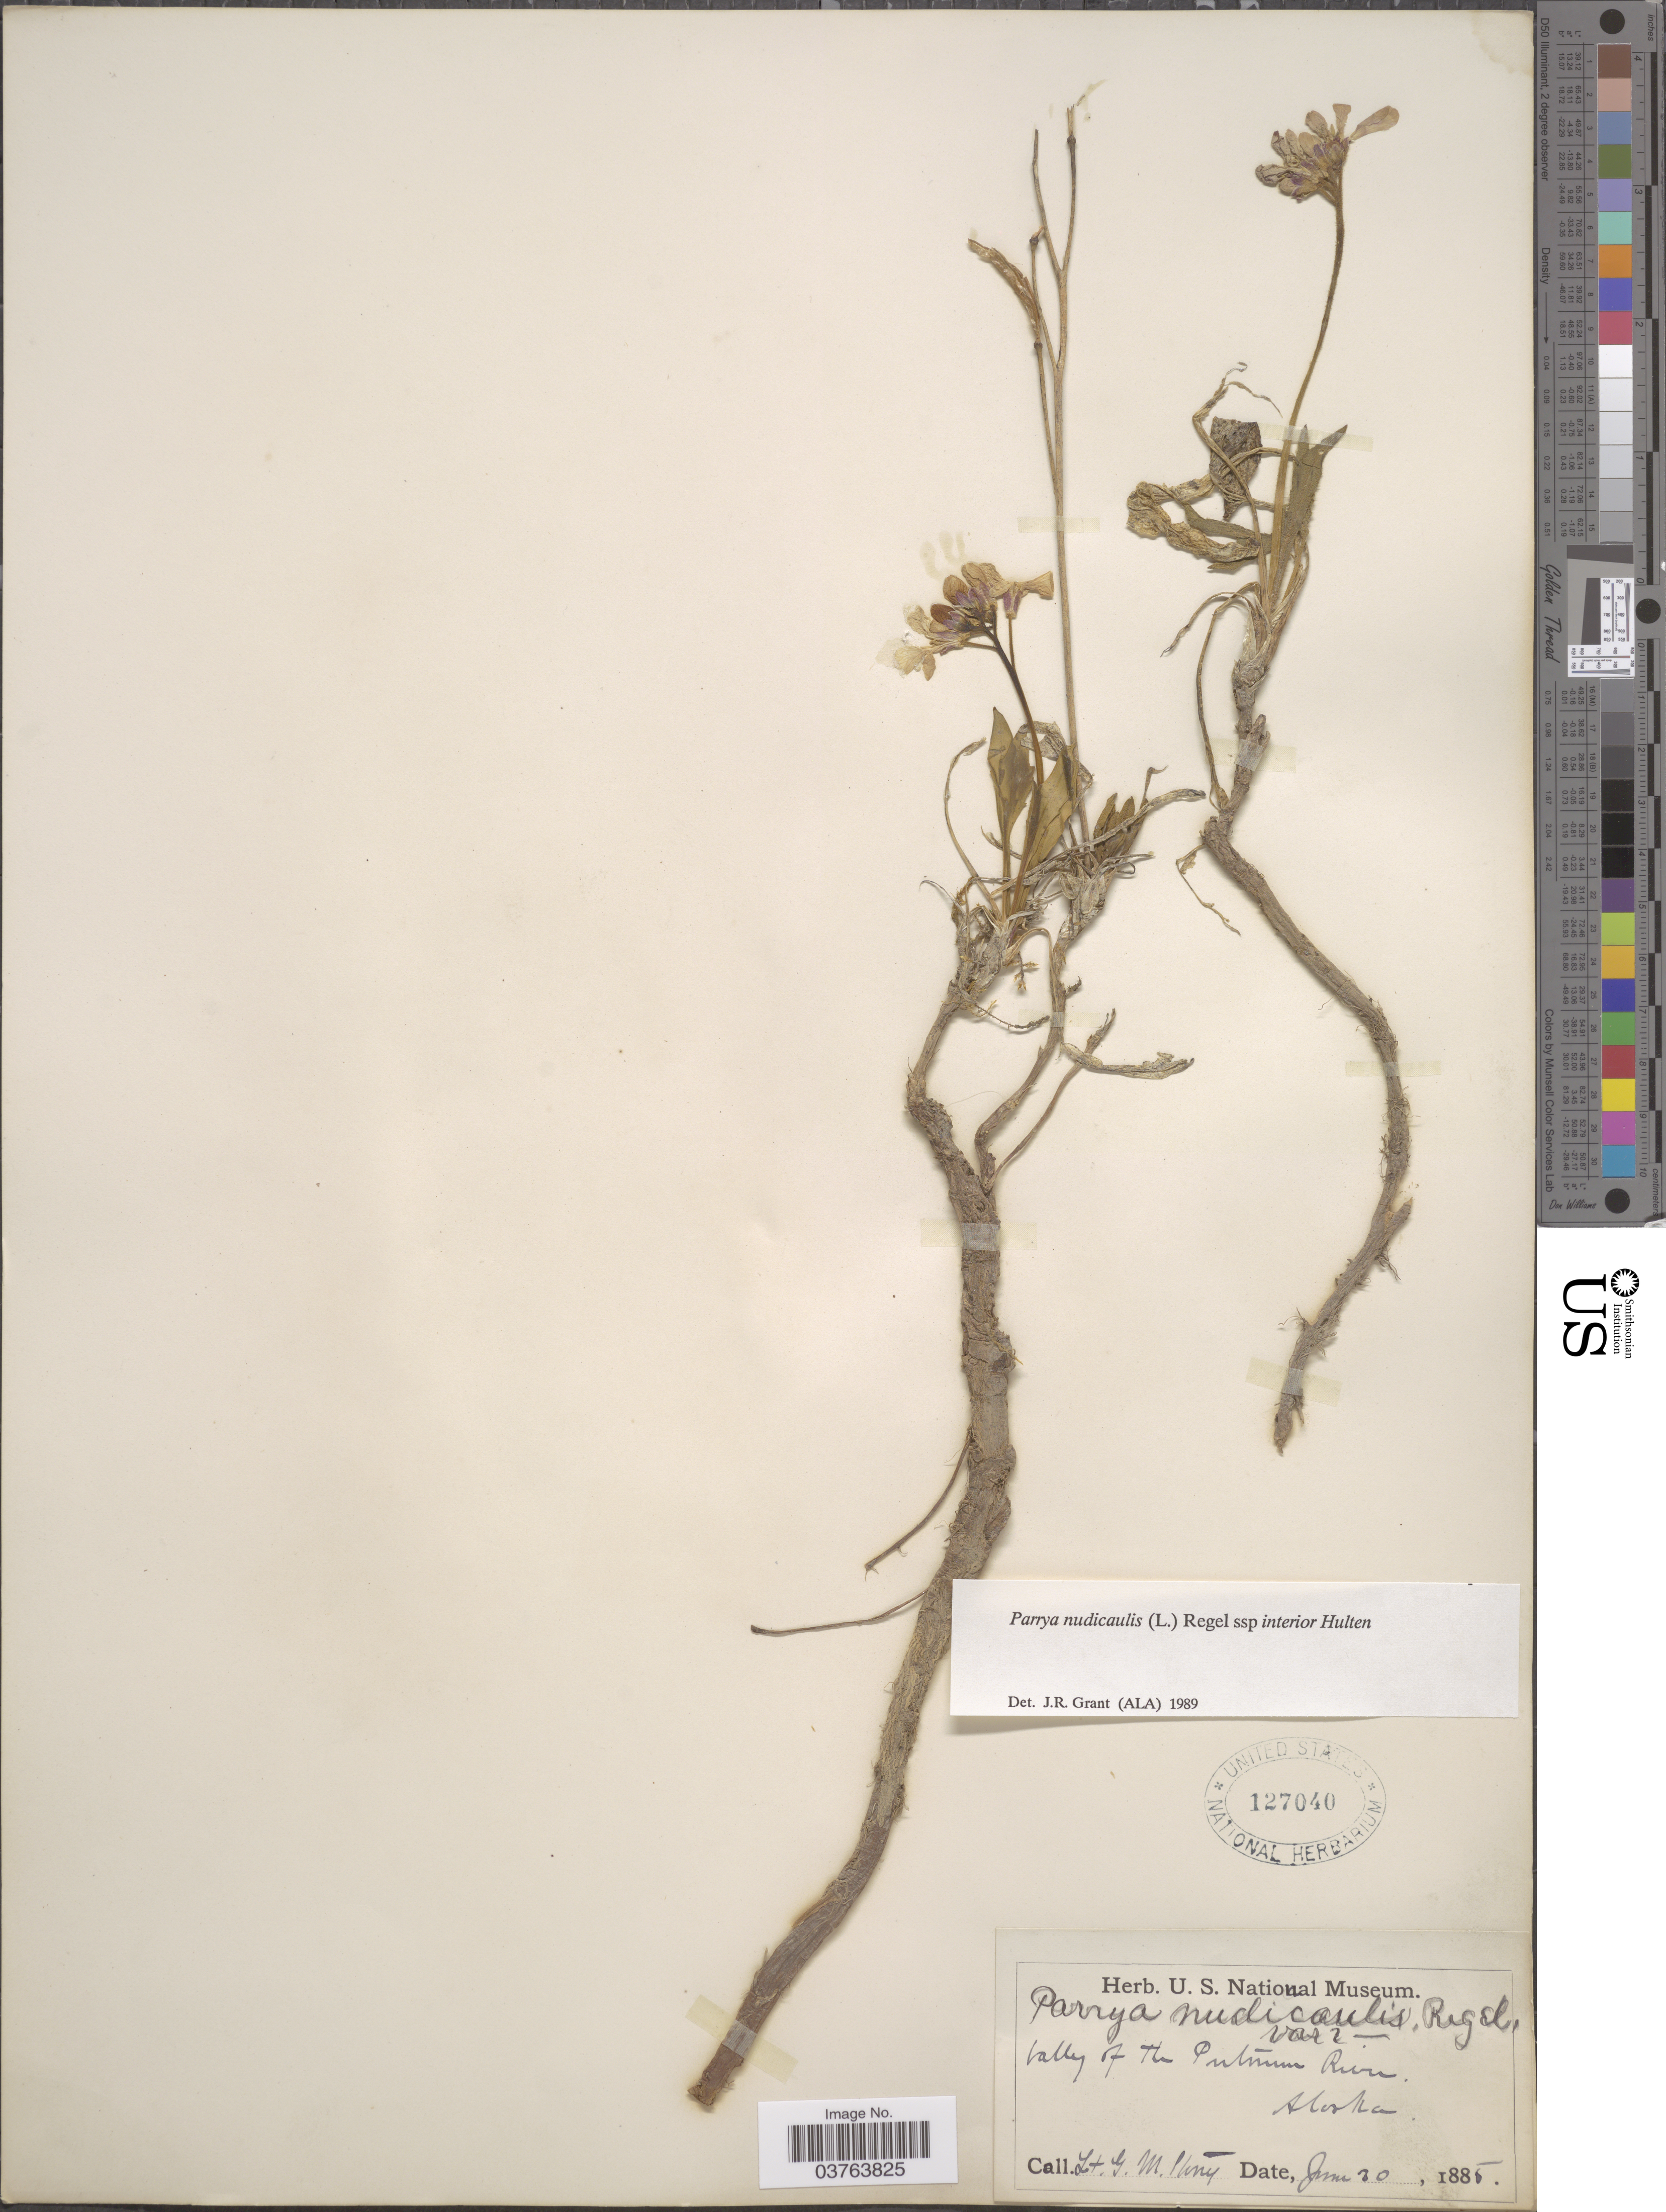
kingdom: Plantae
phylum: Tracheophyta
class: Magnoliopsida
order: Brassicales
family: Brassicaceae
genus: Parrya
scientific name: Parrya nudicaulis subsp. interior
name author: Hultén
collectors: G. Stoney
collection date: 1885-06-30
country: United States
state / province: Alaska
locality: Valley of the Putnum River.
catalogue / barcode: US 127040